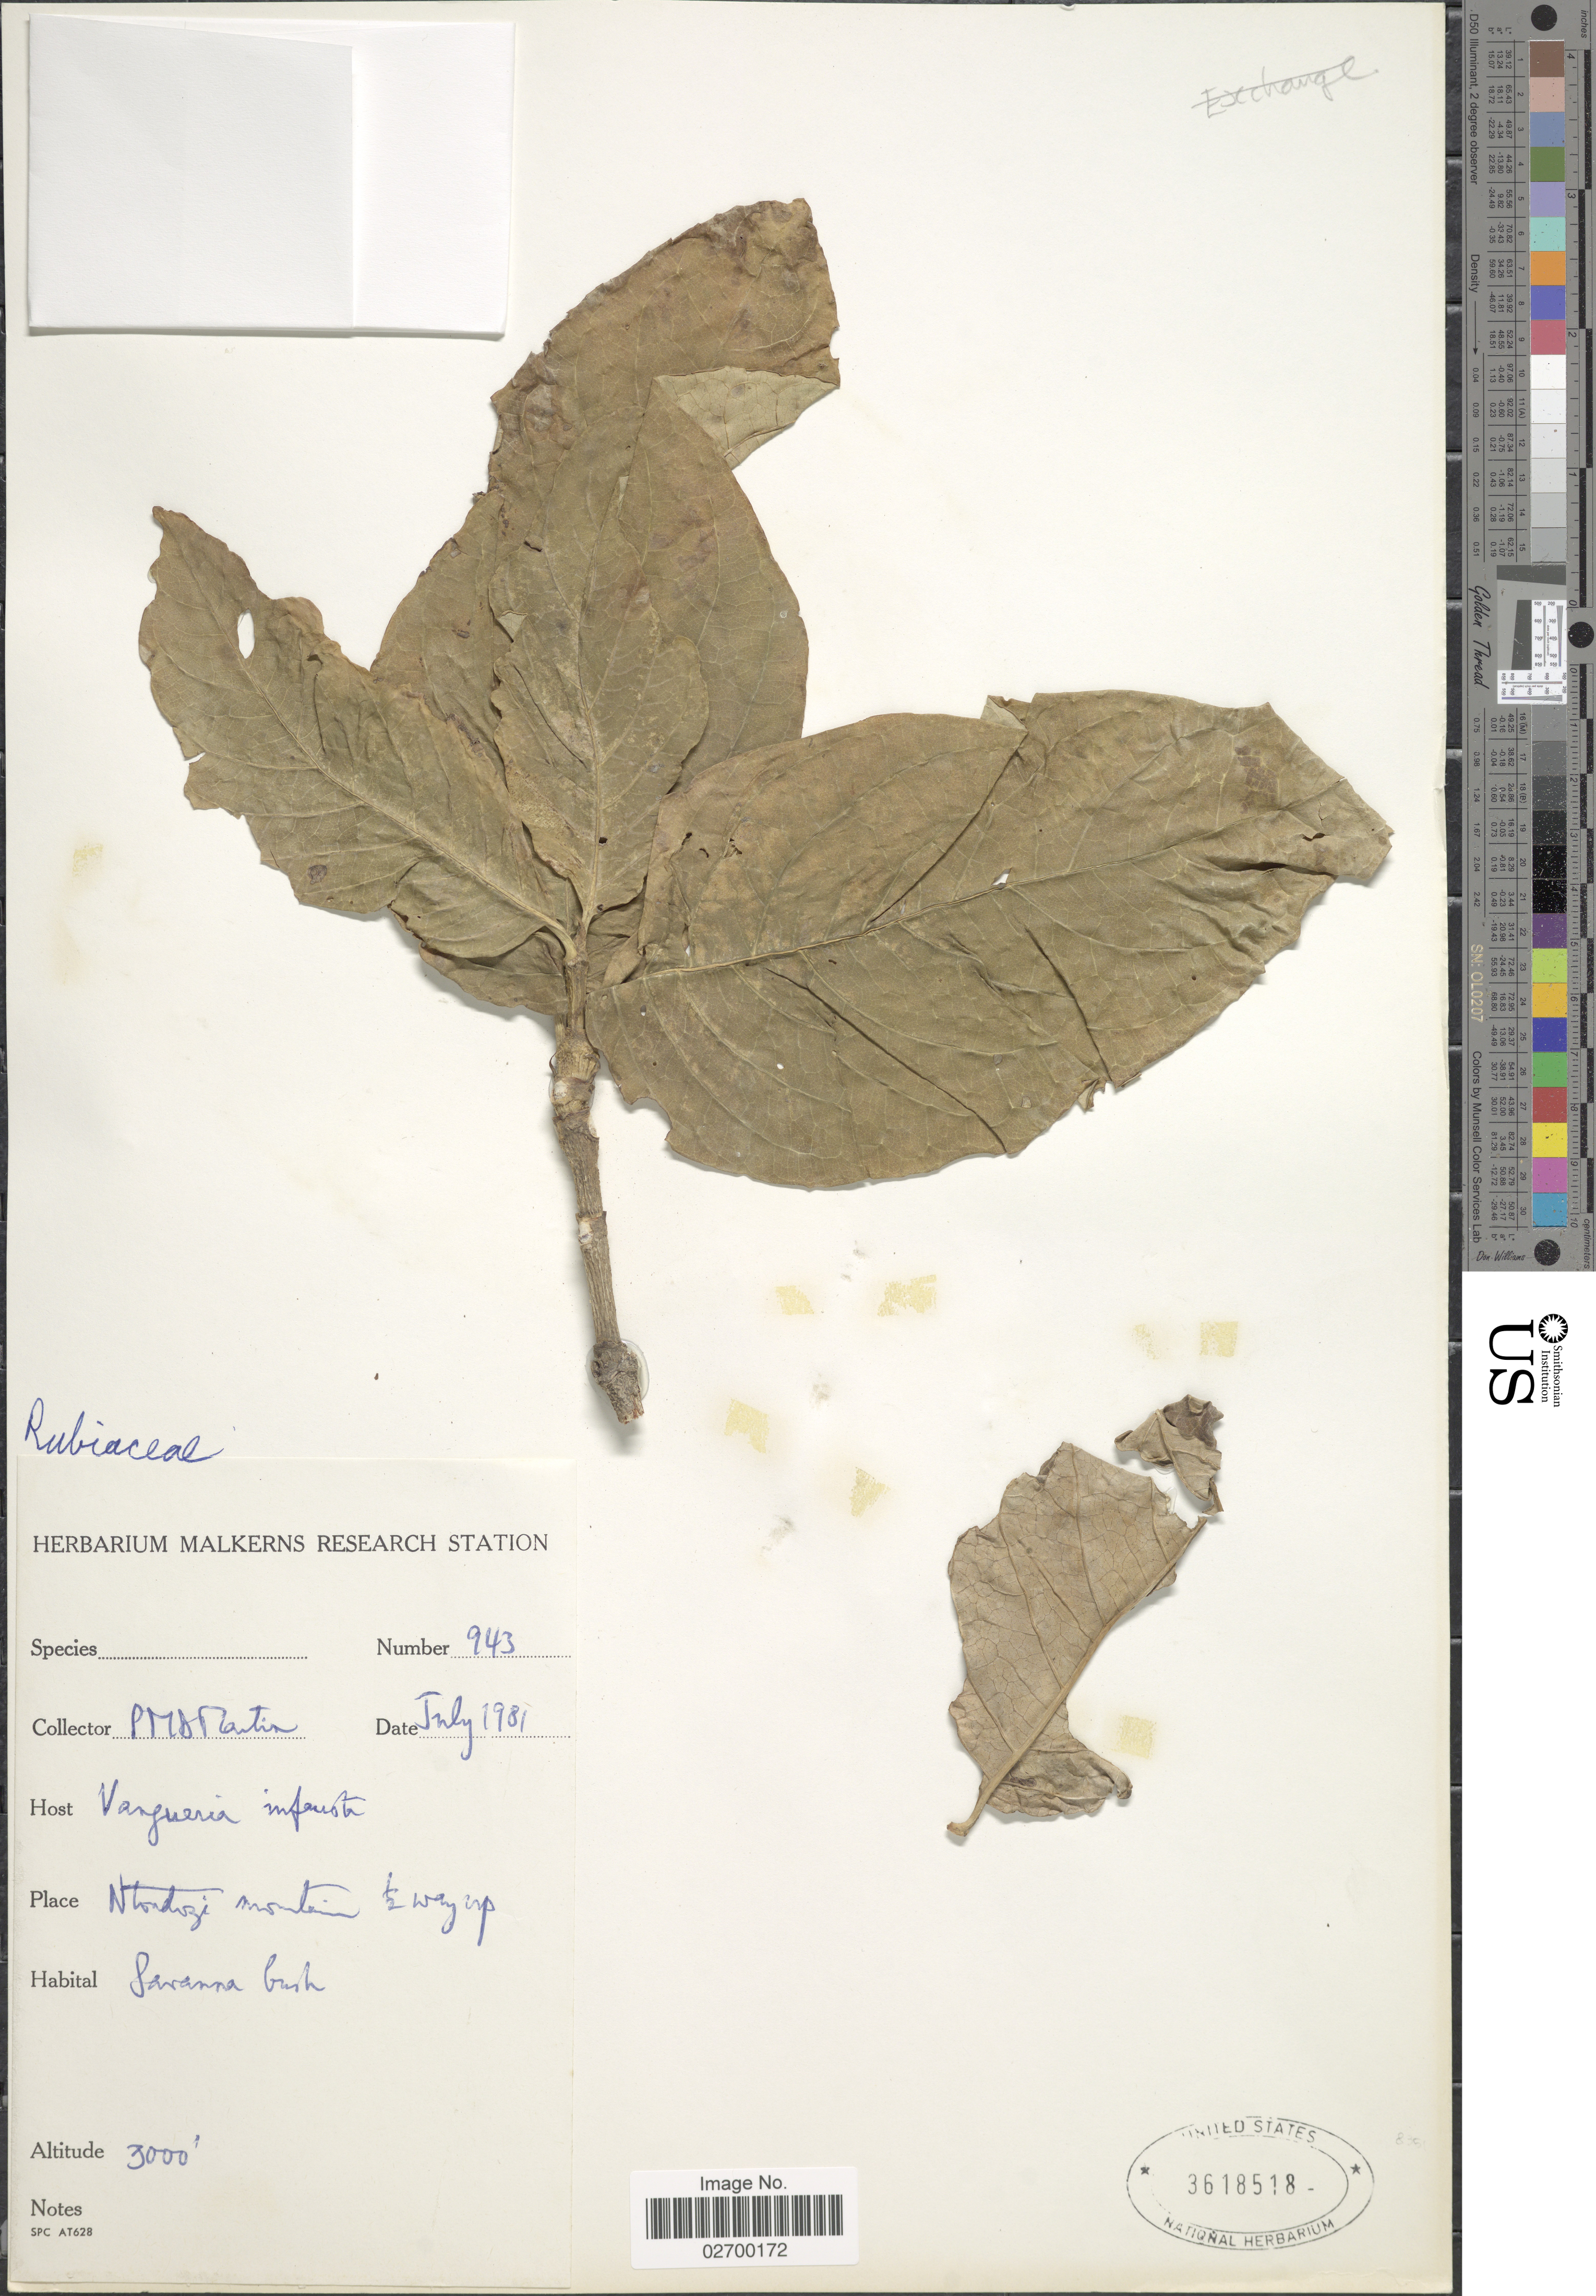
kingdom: Plantae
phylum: Tracheophyta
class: Magnoliopsida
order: Gentianales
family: Rubiaceae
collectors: P. M. D. Martin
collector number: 943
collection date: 1981-07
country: Eswatini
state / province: Manzini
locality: Ntondozi mountain ½ way up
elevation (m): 914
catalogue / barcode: US 3618518